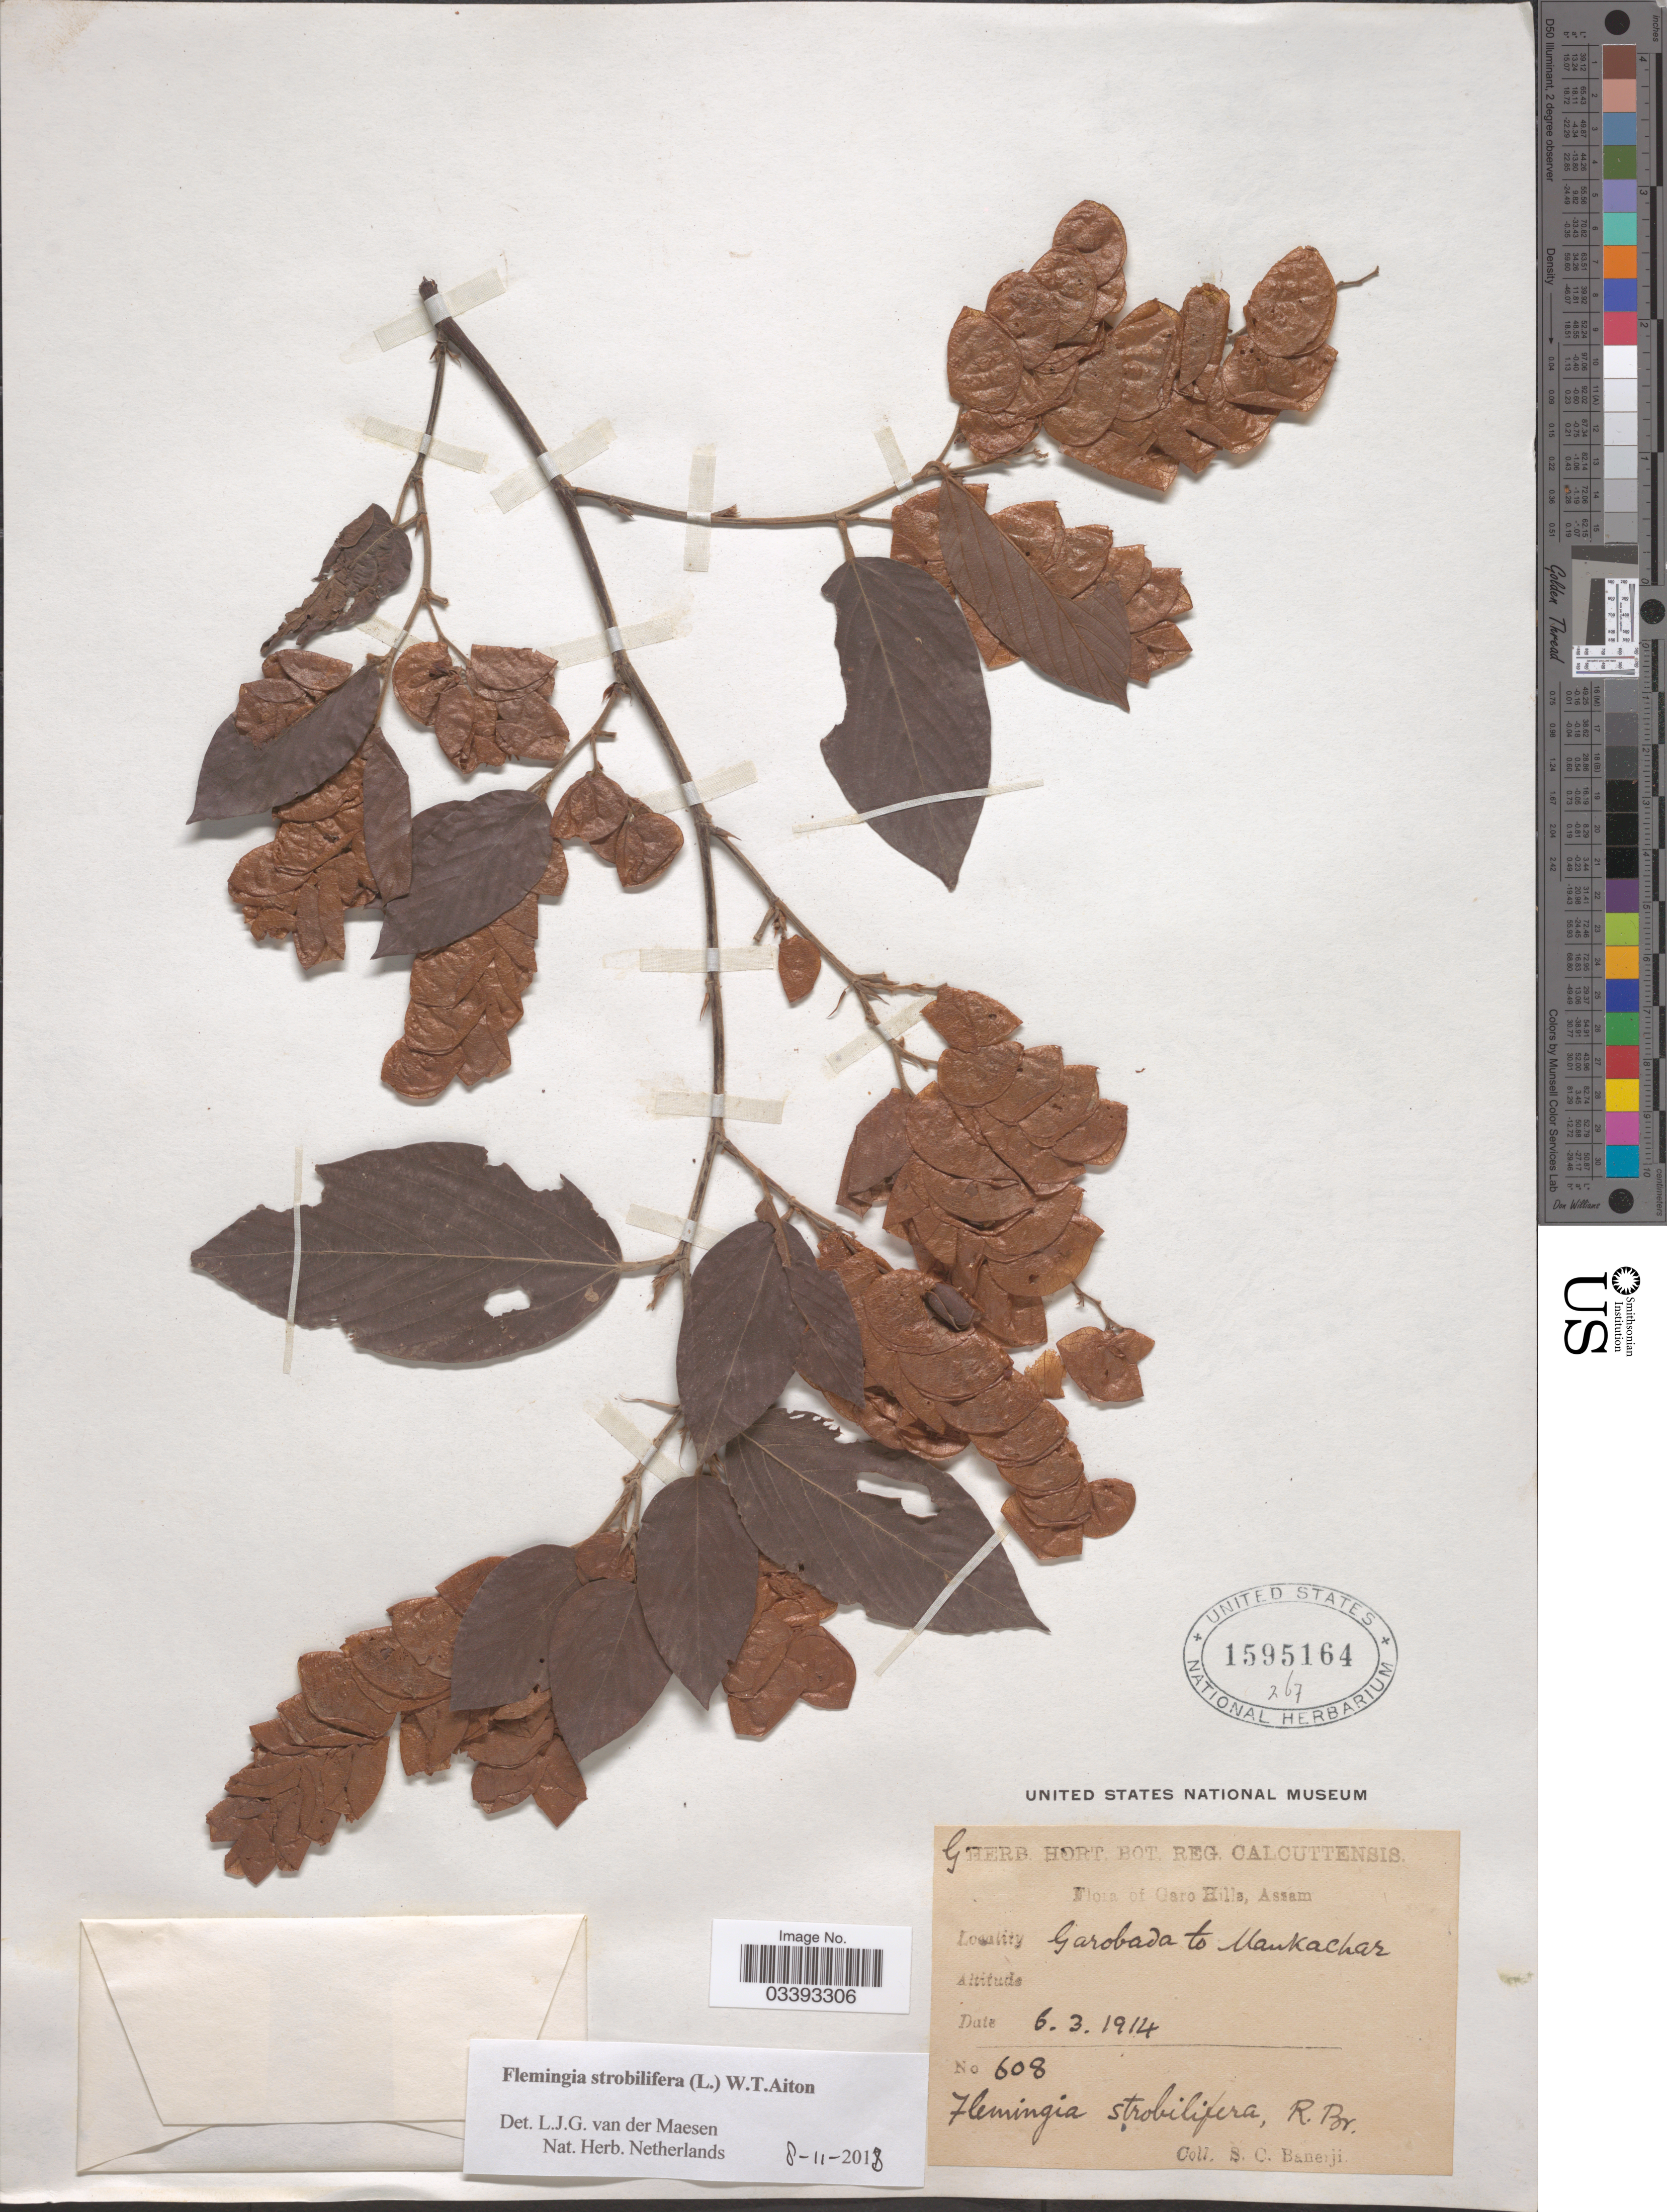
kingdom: Plantae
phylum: Tracheophyta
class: Magnoliopsida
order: Fabales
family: Fabaceae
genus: Flemingia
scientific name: Flemingia strobilifera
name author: (L.) W.T. Aiton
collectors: S. Banerji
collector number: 608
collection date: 1914-03-06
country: India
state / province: Meghalaya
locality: Garo Hills. Garobada to Mankachar.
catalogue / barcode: US 1595164